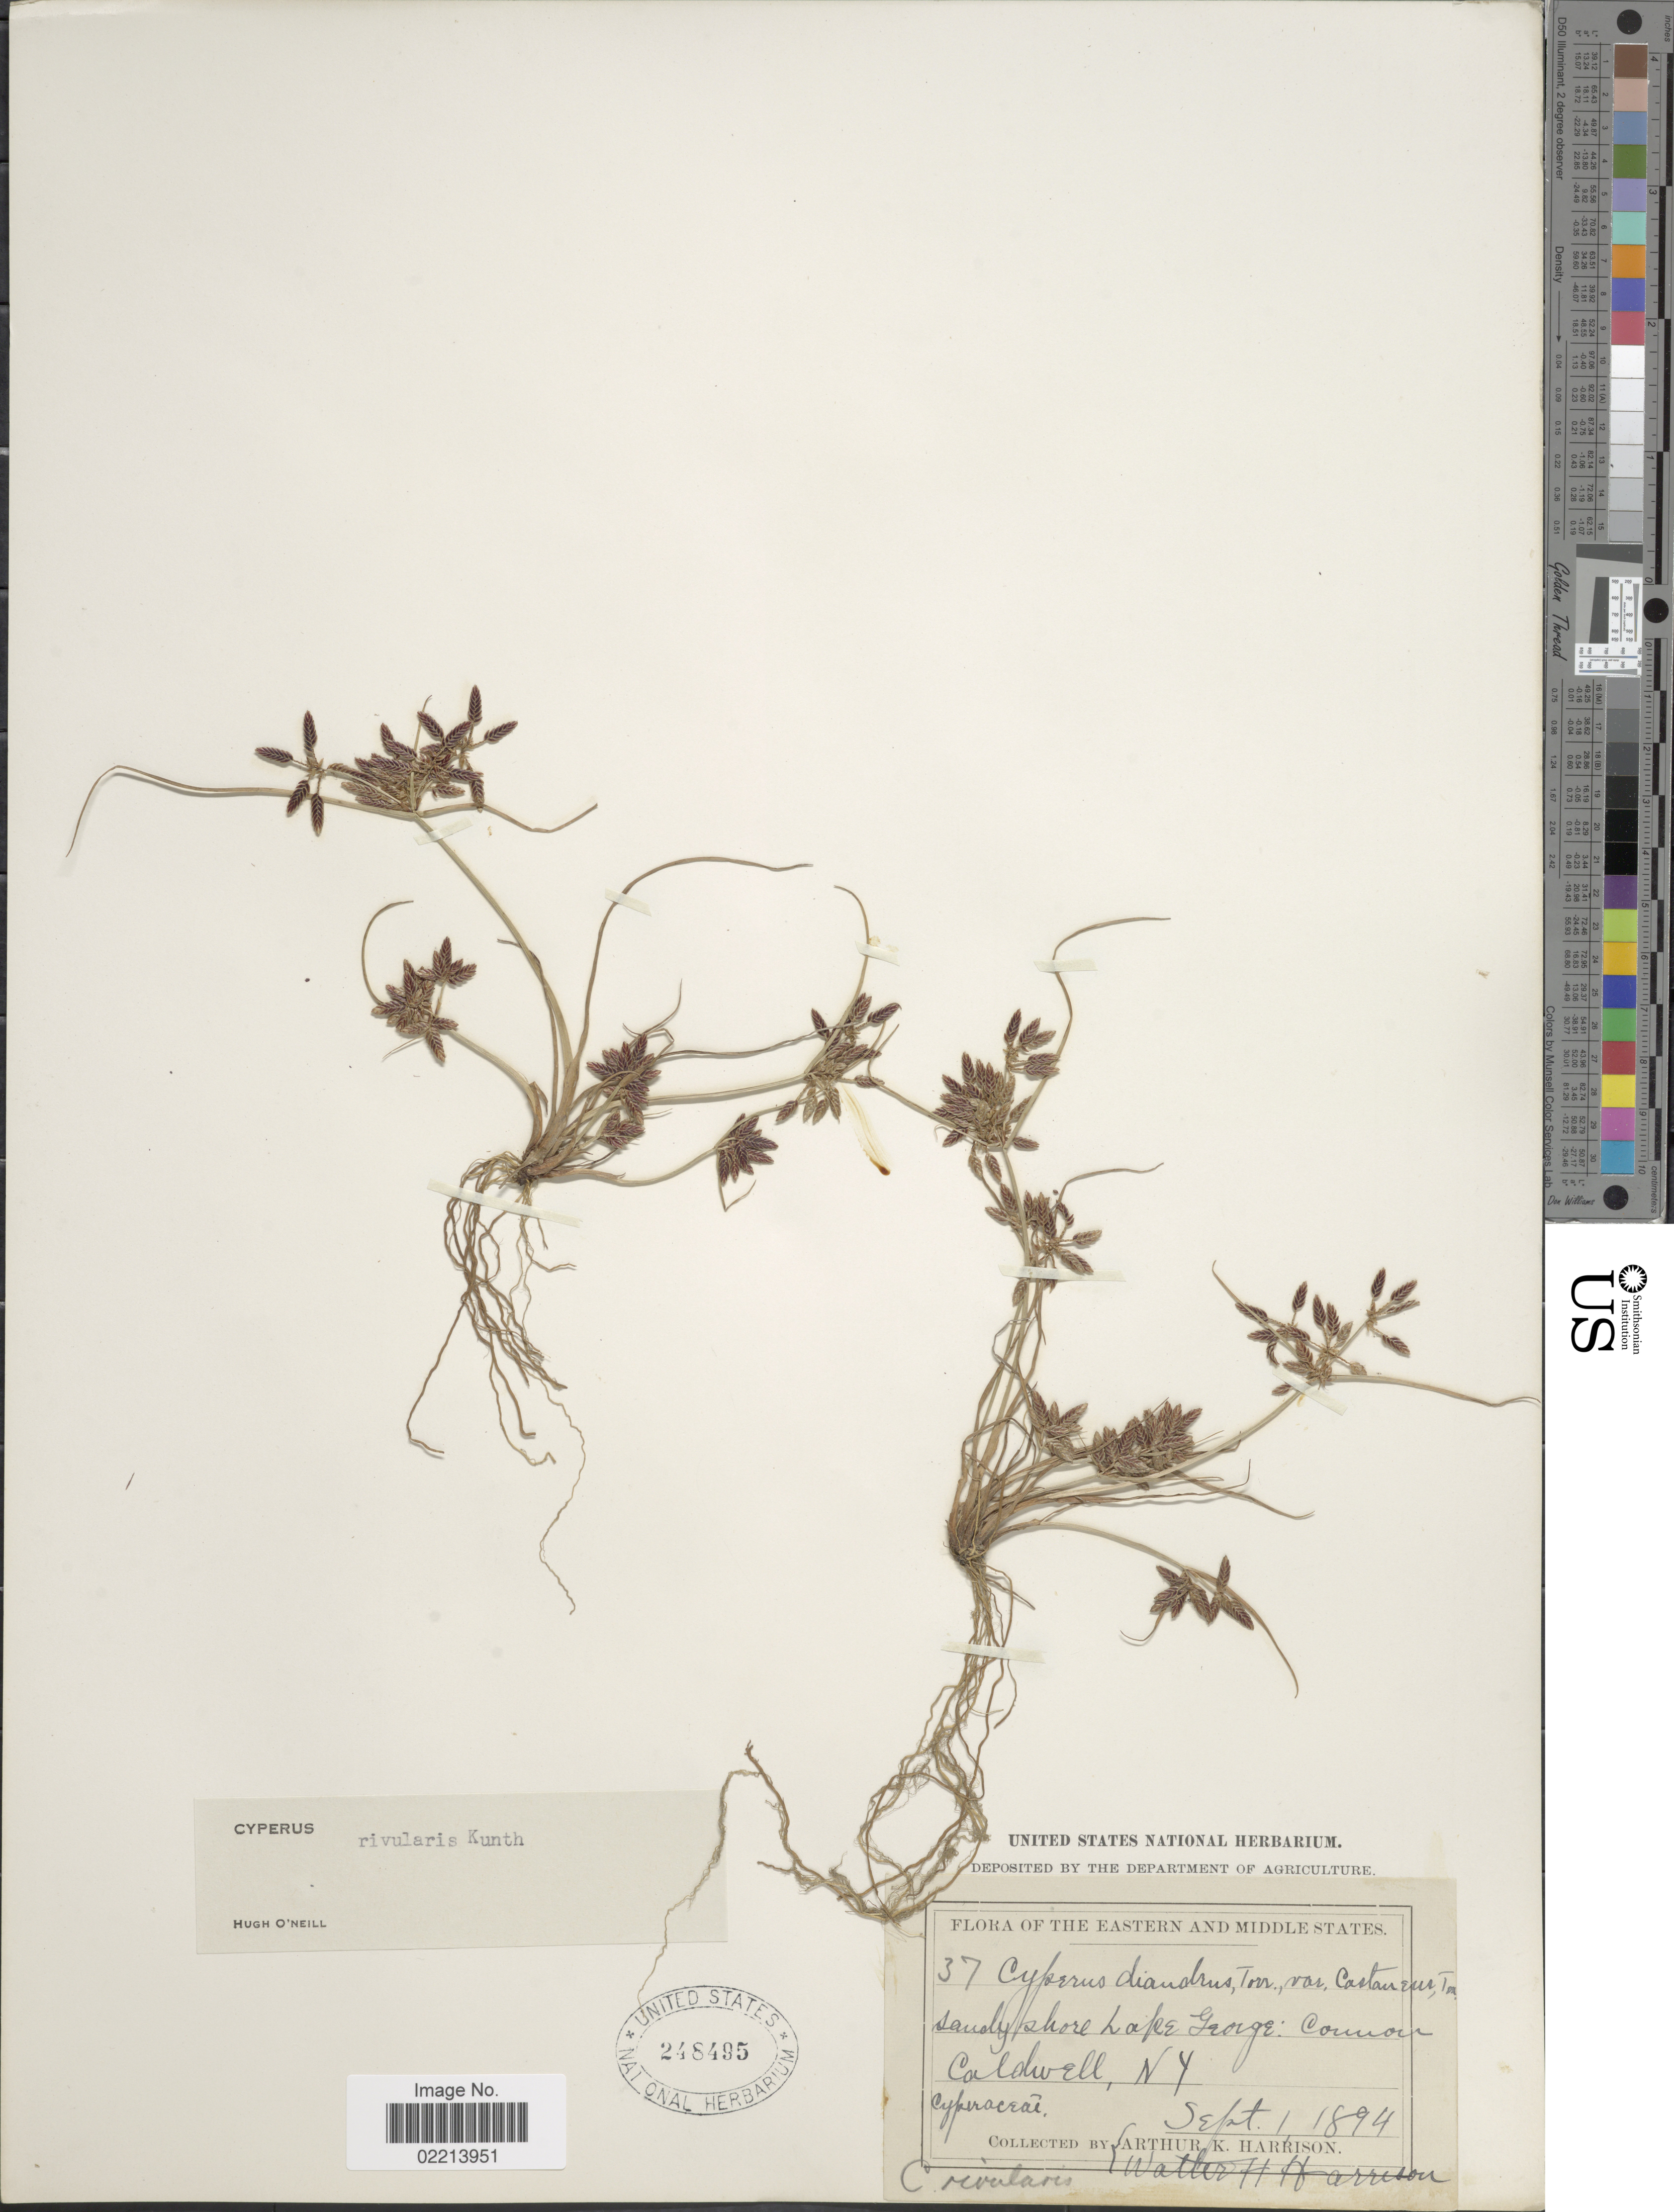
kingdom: Plantae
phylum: Tracheophyta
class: Liliopsida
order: Poales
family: Cyperaceae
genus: Cyperus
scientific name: Cyperus bipartitus Torr.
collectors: A. K. Harrison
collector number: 37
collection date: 1894-09-01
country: United States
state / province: New York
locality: Sandy shore Lake George: Caldwell.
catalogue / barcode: US 248495